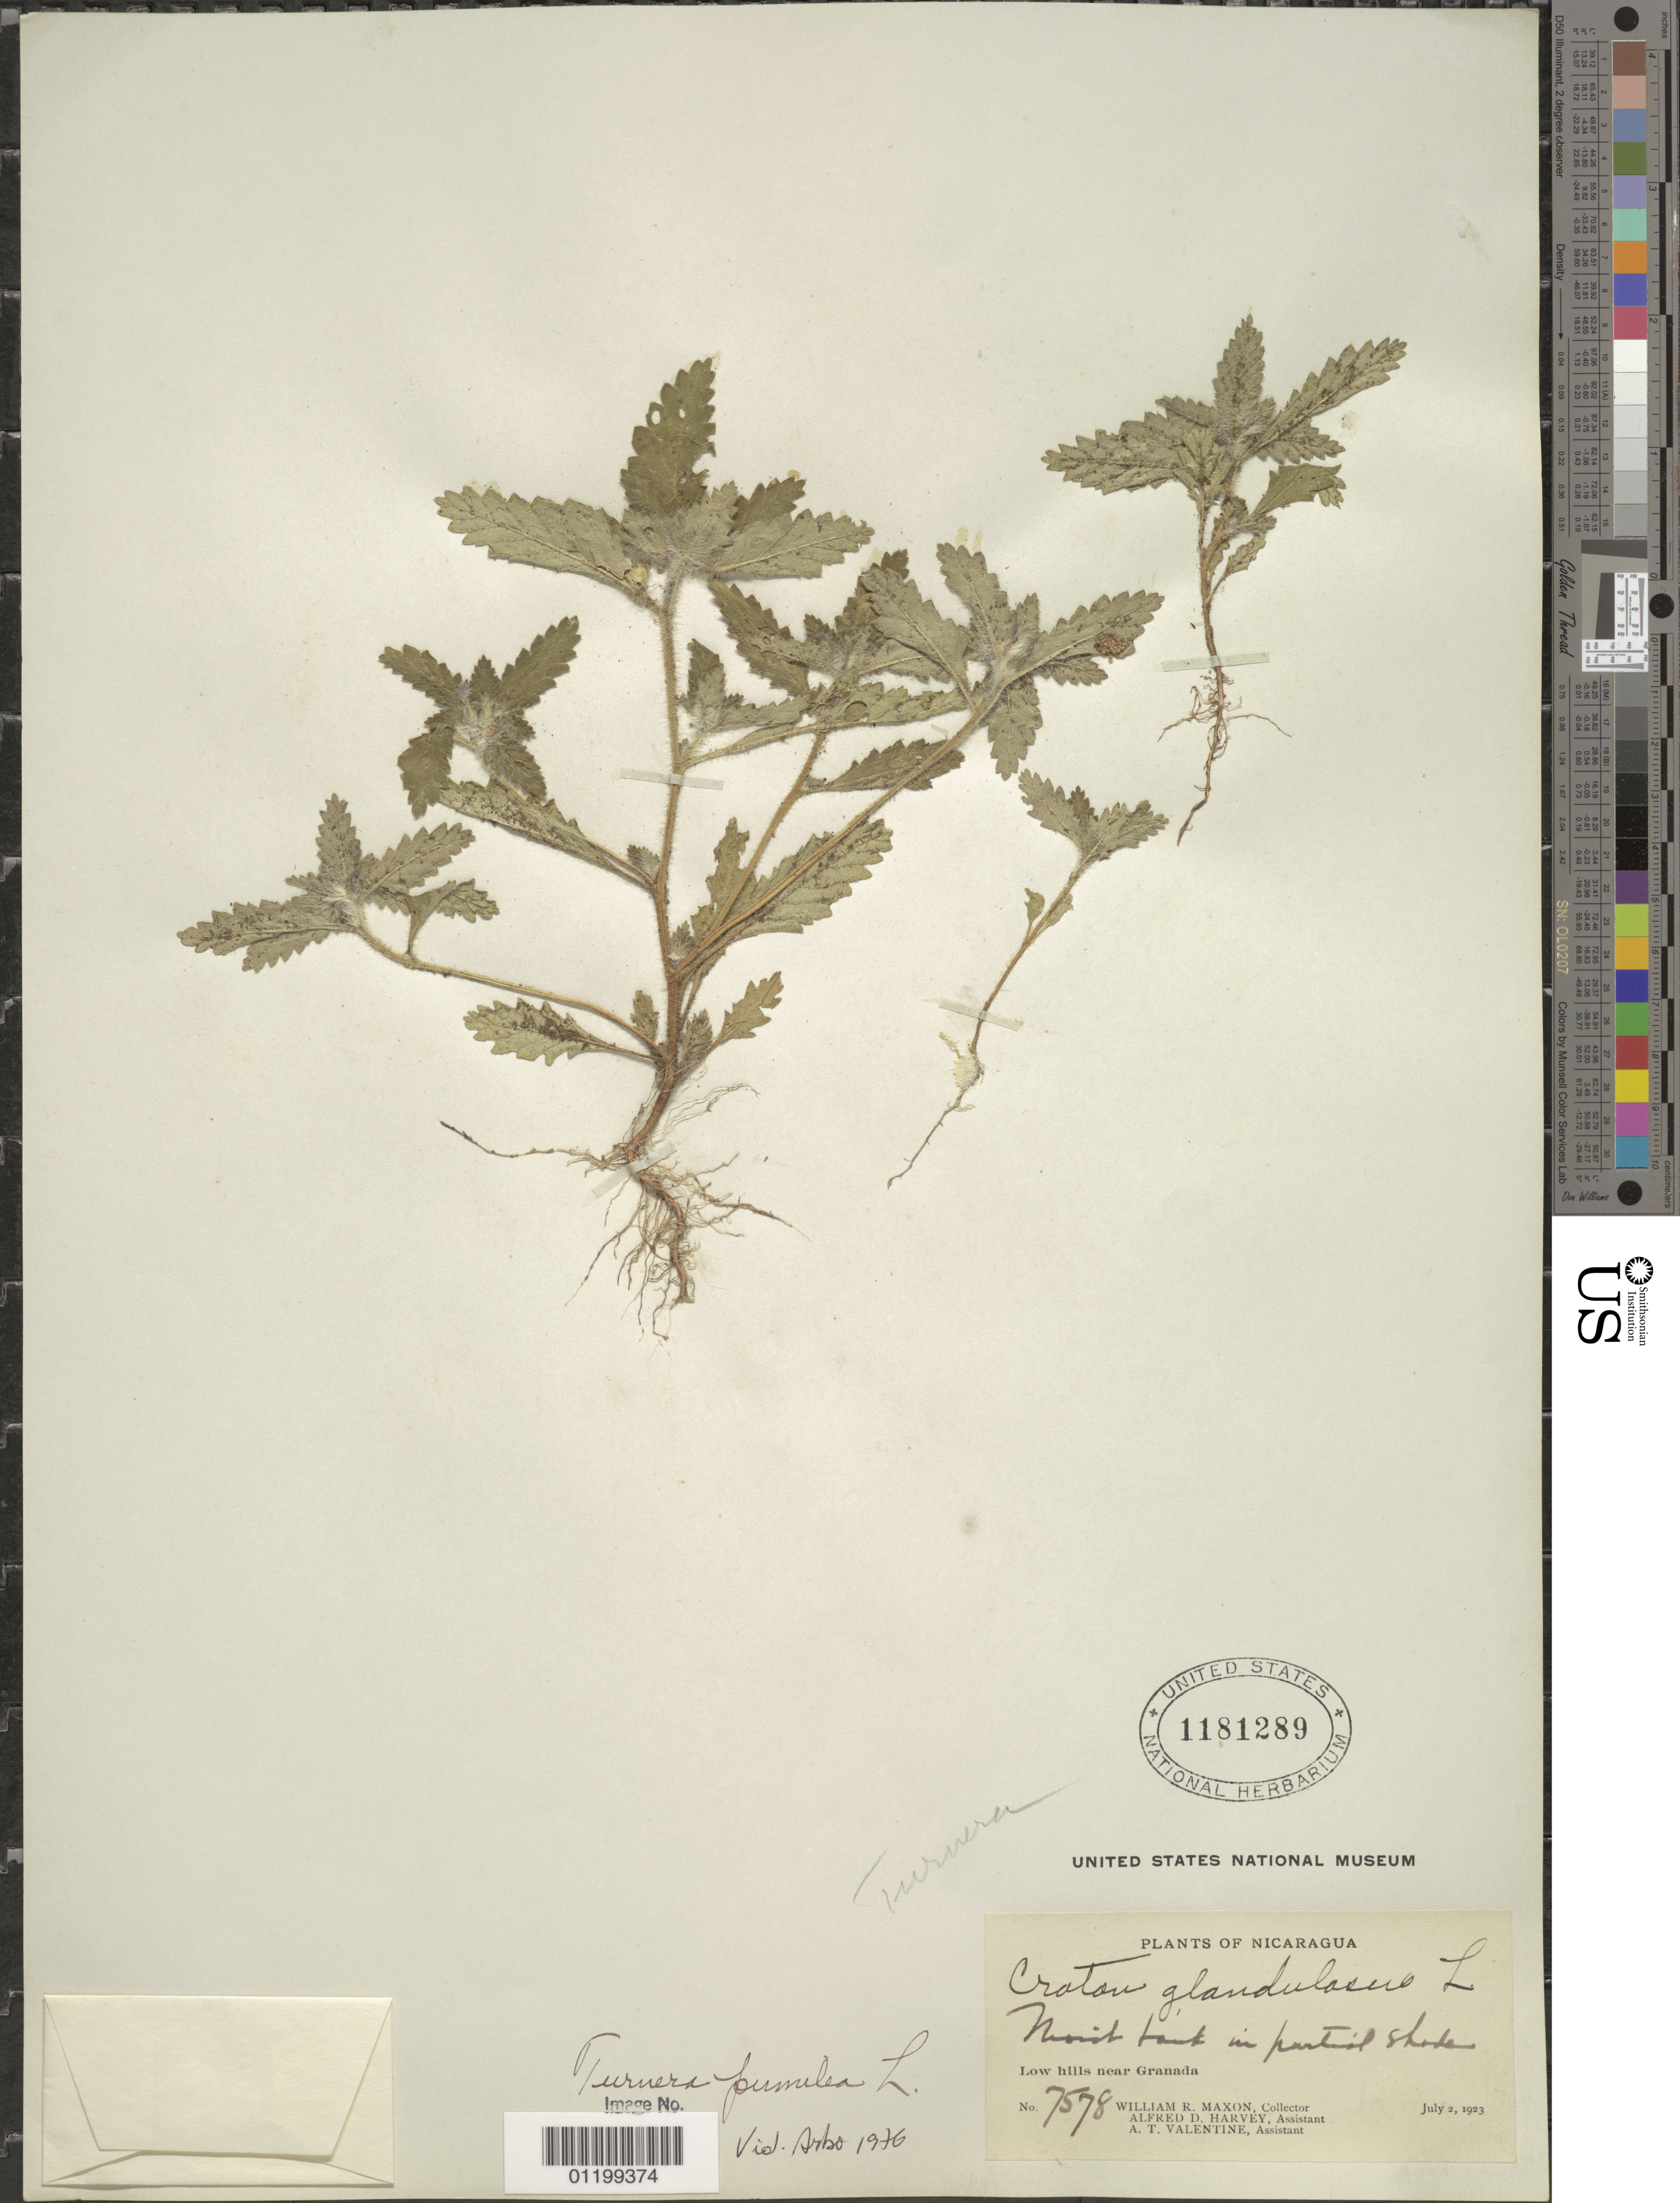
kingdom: Plantae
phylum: Tracheophyta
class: Magnoliopsida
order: Malpighiales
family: Turneraceae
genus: Turnera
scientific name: Turnera pumilea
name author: L.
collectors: W. R. Maxon, A. D. Harvey & A. Valentine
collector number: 7578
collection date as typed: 02 Jul 1923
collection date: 1923-07-02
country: Nicaragua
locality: Low hills near Granada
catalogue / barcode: US 1181289